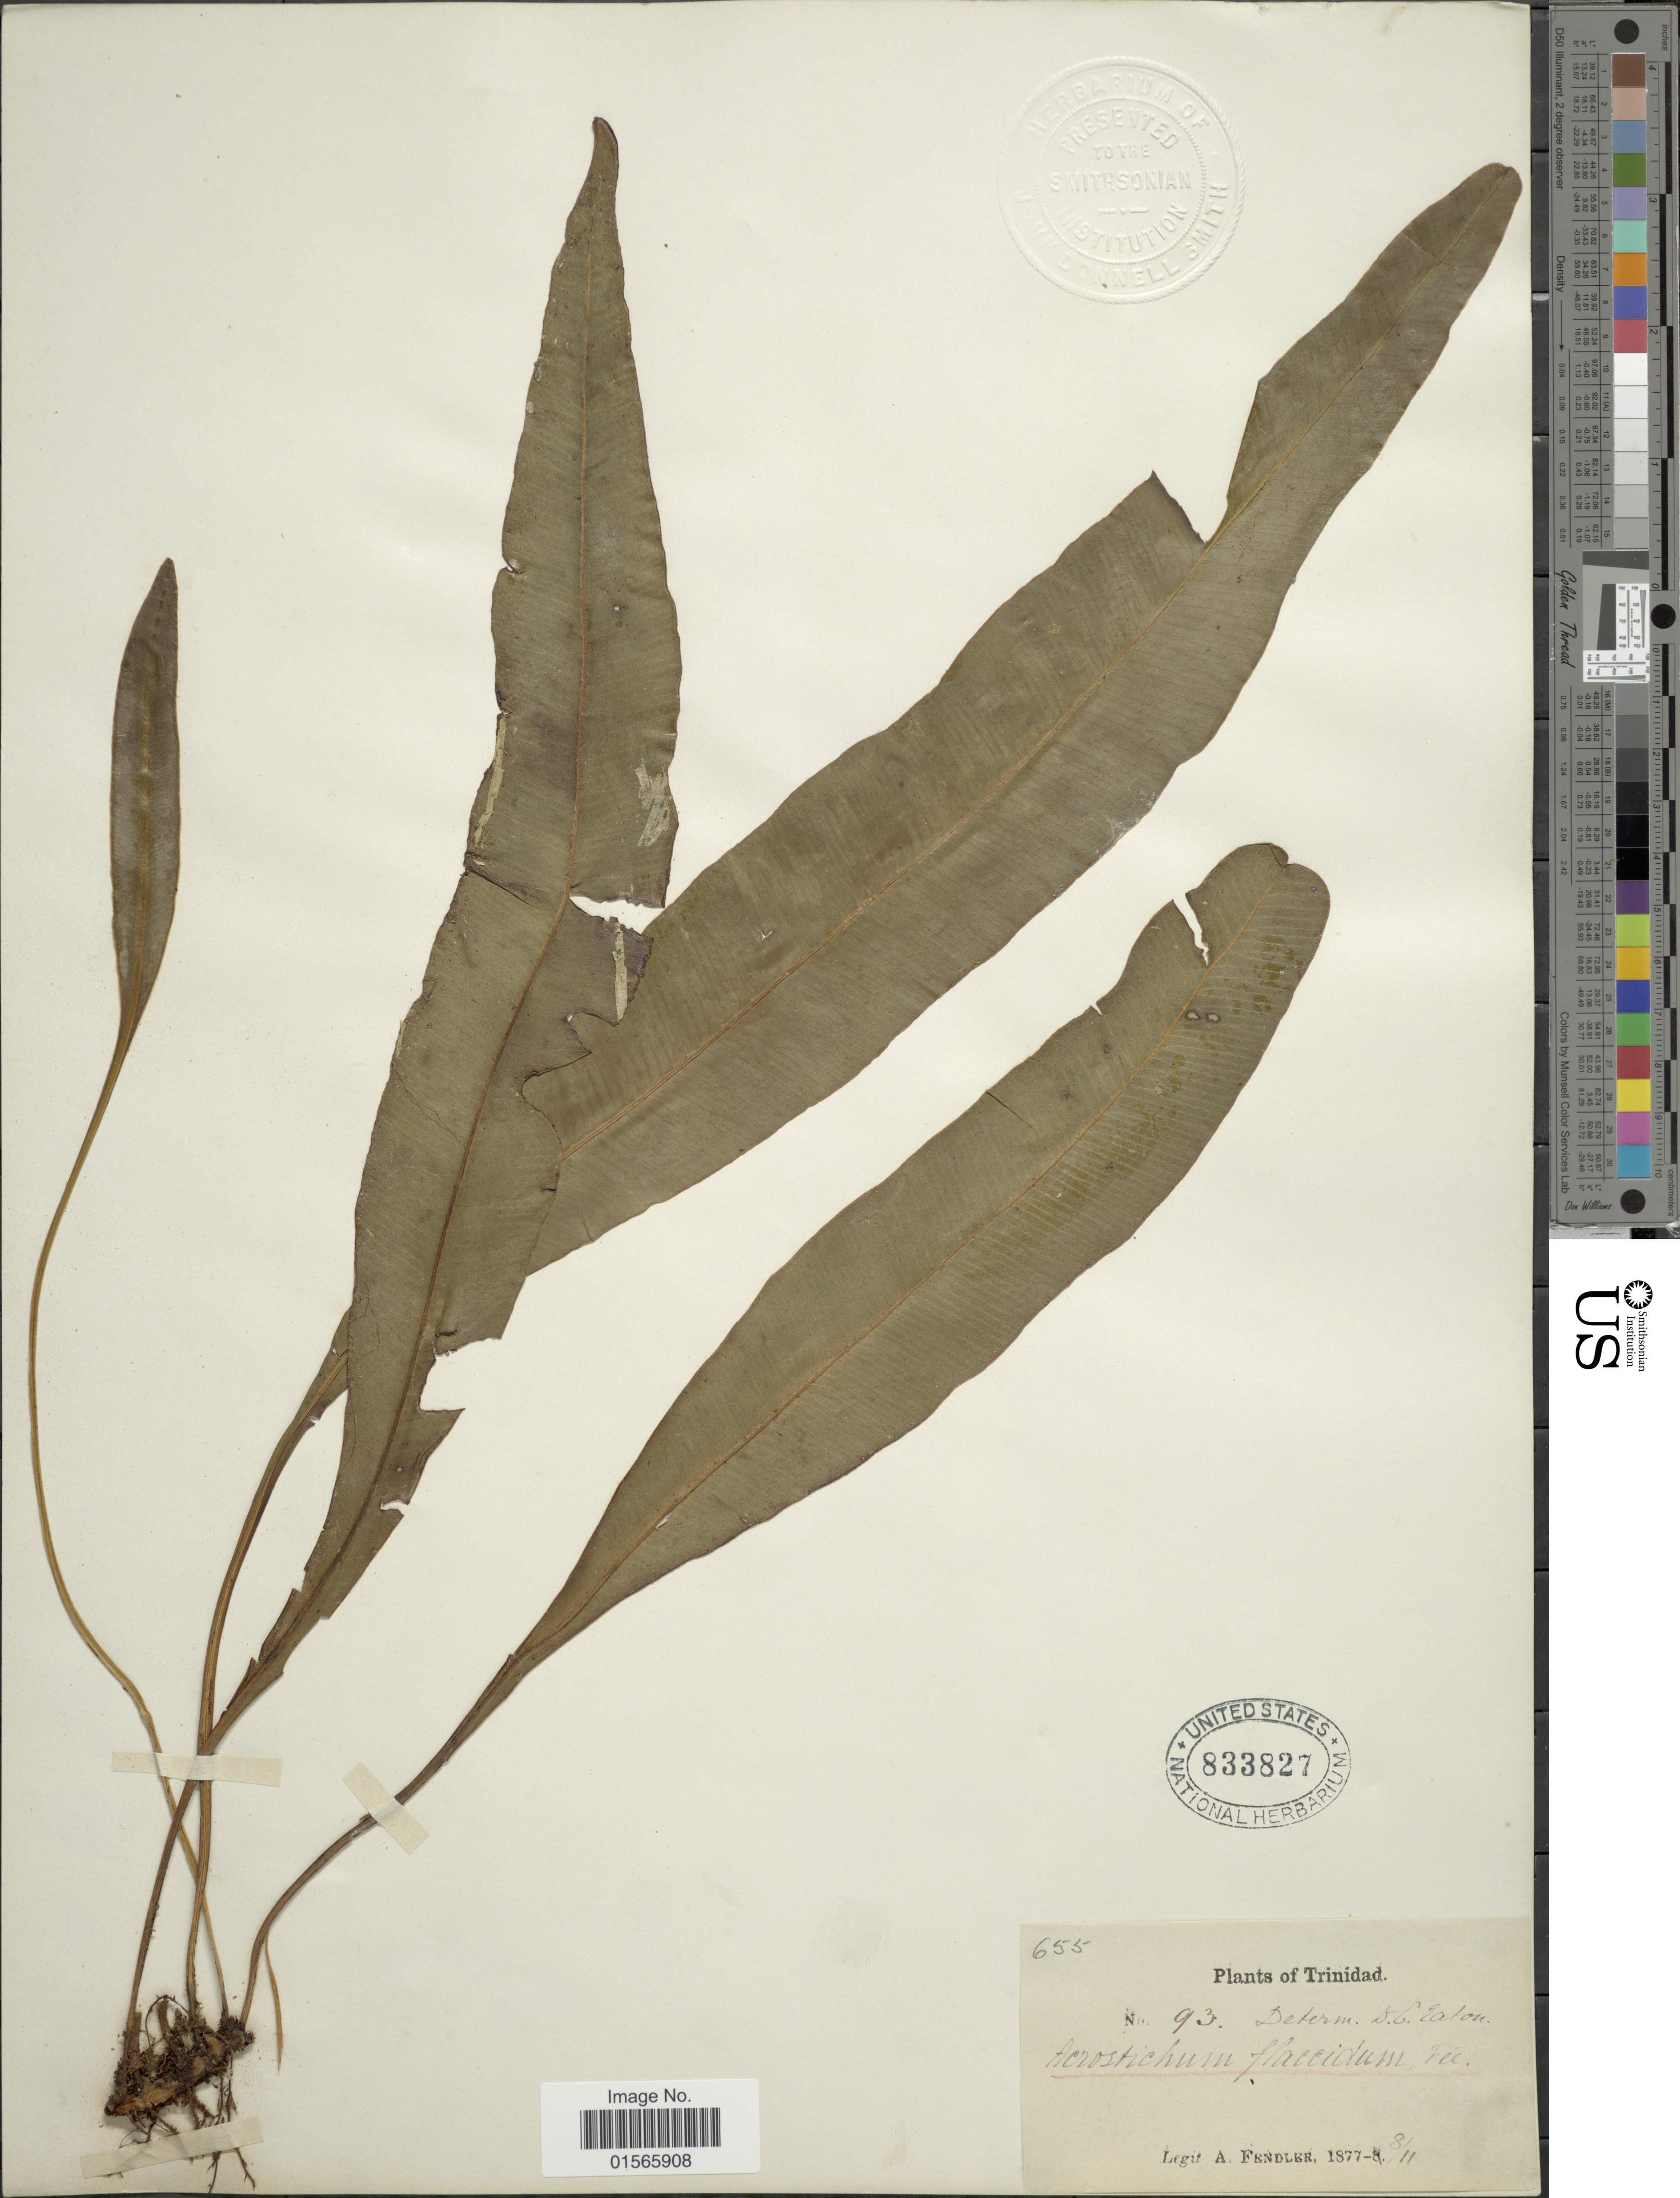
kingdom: Plantae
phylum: Tracheophyta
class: Polypodiopsida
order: Polypodiales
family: Dryopteridaceae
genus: Elaphoglossum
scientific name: Elaphoglossum rigidum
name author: (Aubl.) Urb.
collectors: A. Fendler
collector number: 93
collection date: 1877-11-08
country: Trinidad and Tobago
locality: Trinidad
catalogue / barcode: US 833827